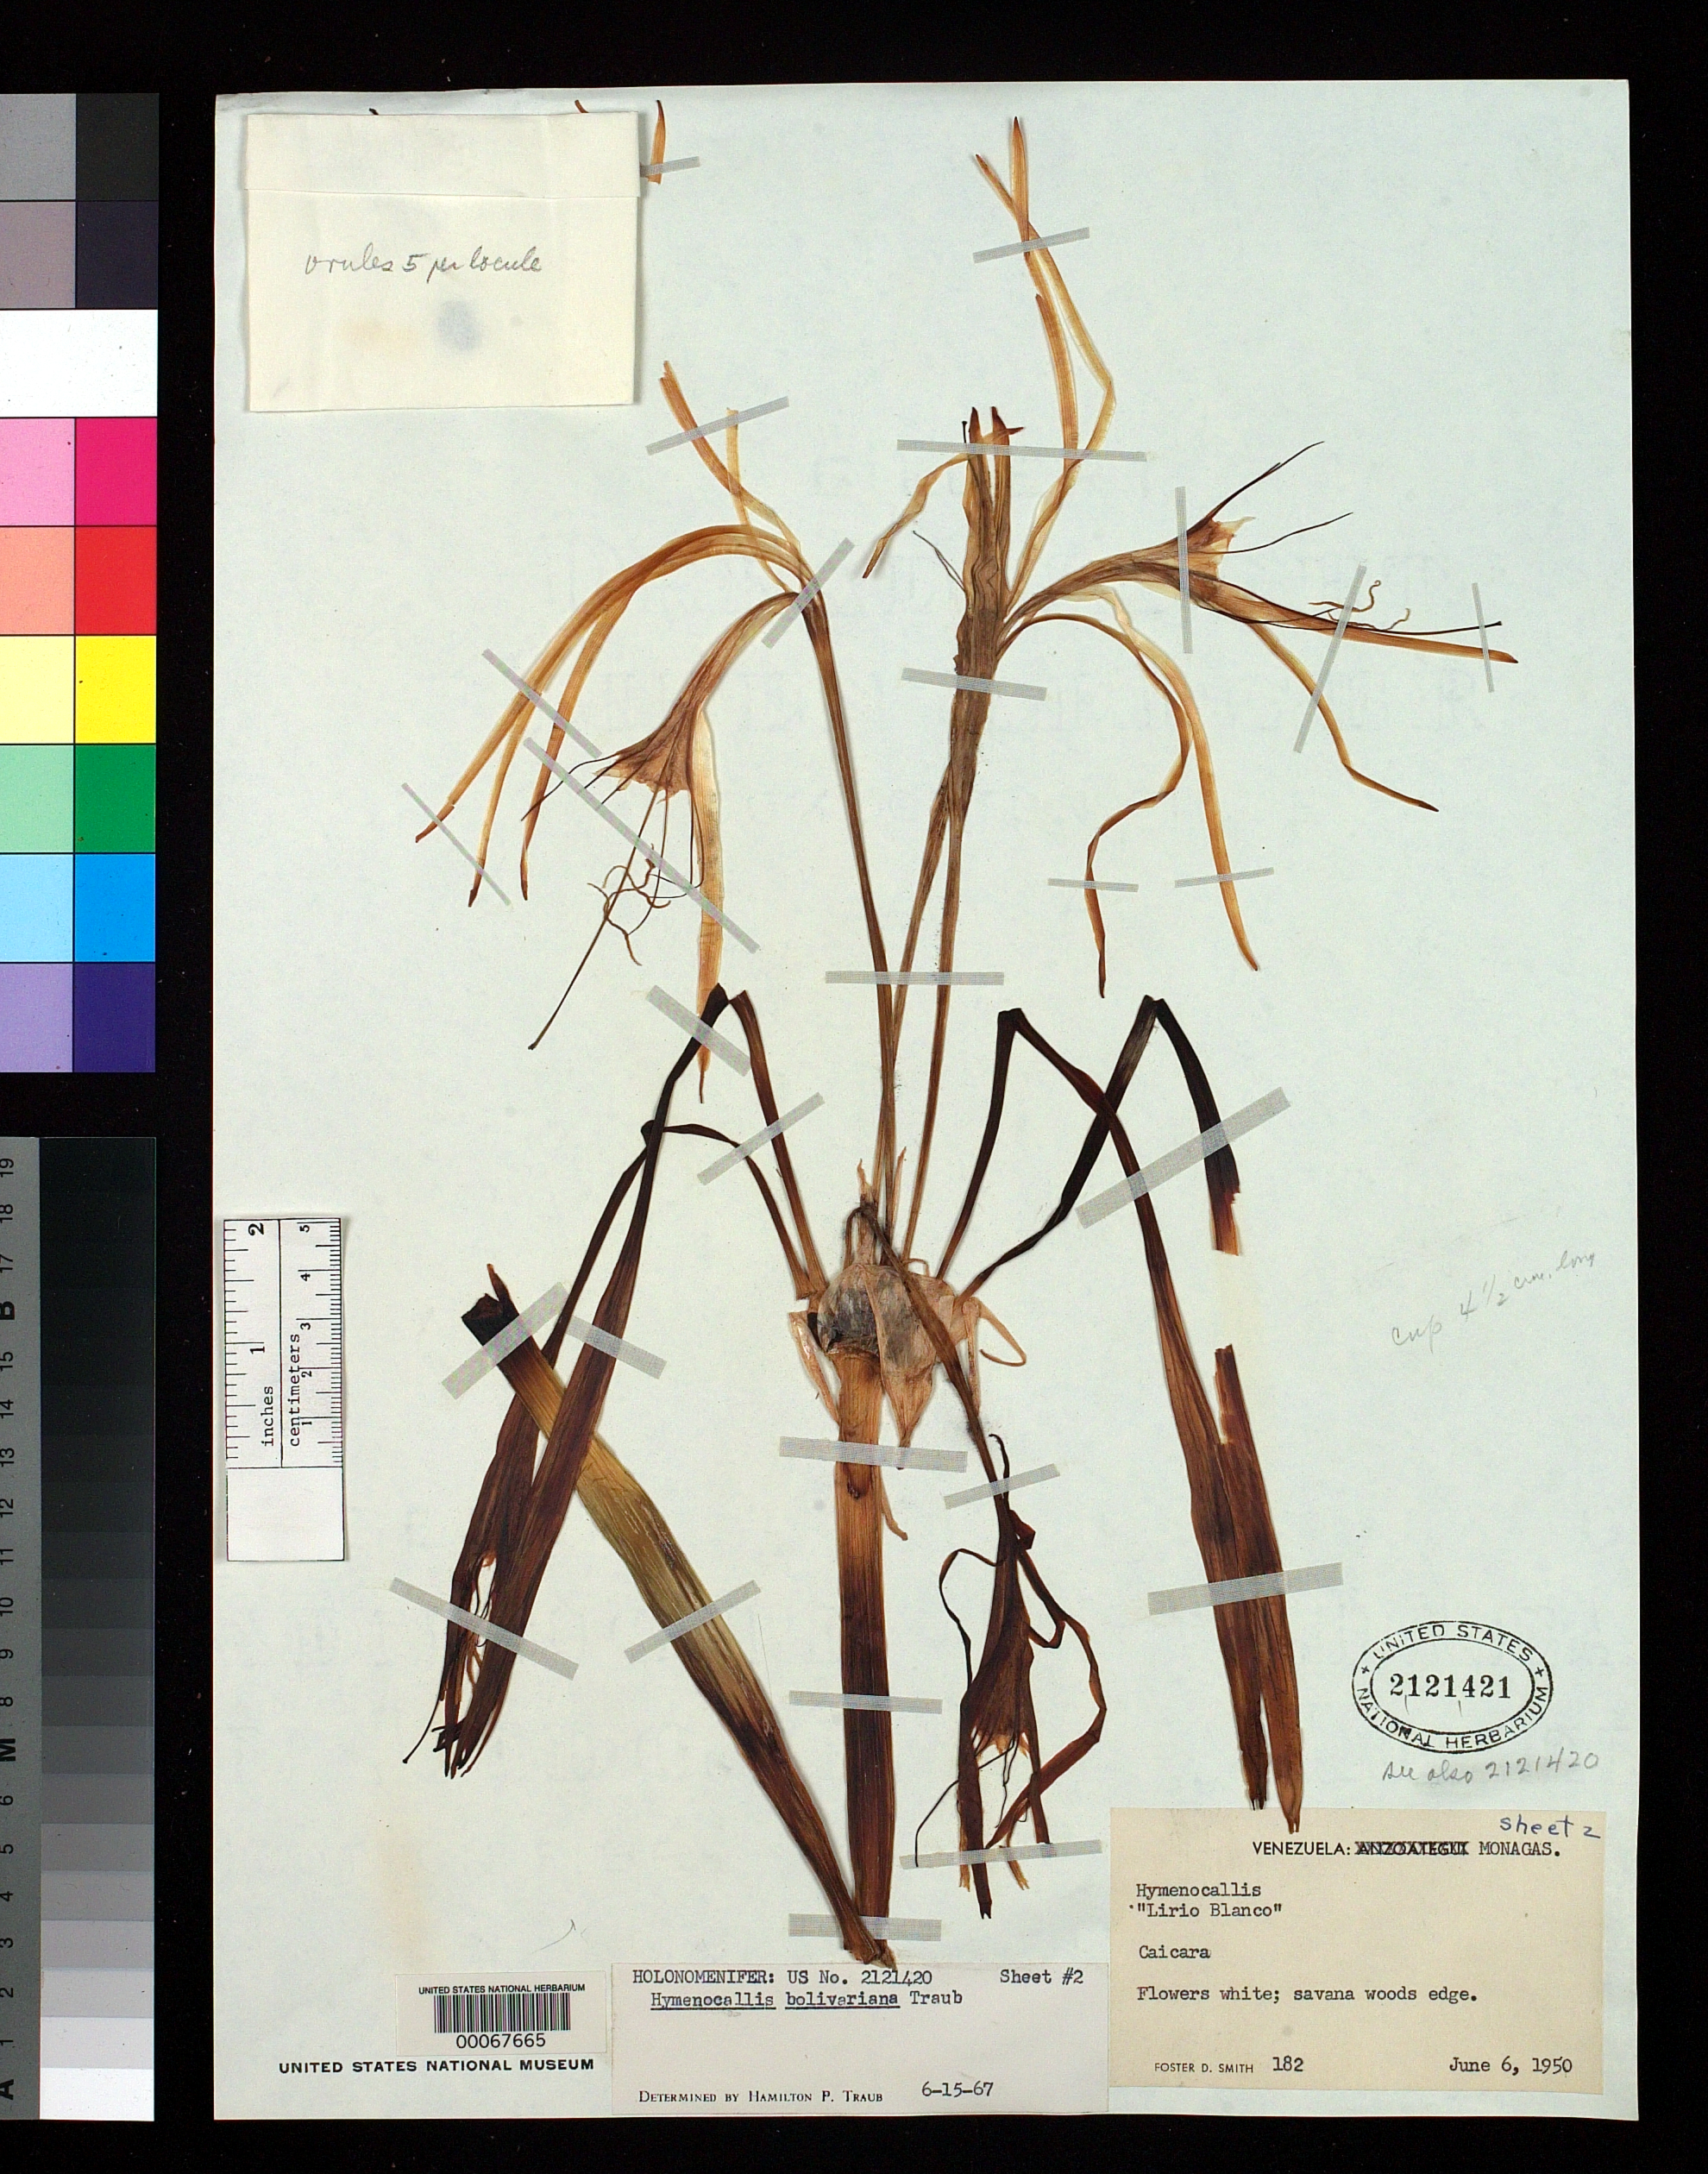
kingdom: Plantae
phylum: Tracheophyta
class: Liliopsida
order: Asparagales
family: Amaryllidaceae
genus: Hymenocallis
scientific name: Hymenocallis bolivariana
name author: Traub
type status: Holotype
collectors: F. Smith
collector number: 182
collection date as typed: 06 Jan 1950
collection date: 1950-01-06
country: Venezuela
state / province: Monagas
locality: Caicara.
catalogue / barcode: US 2121421